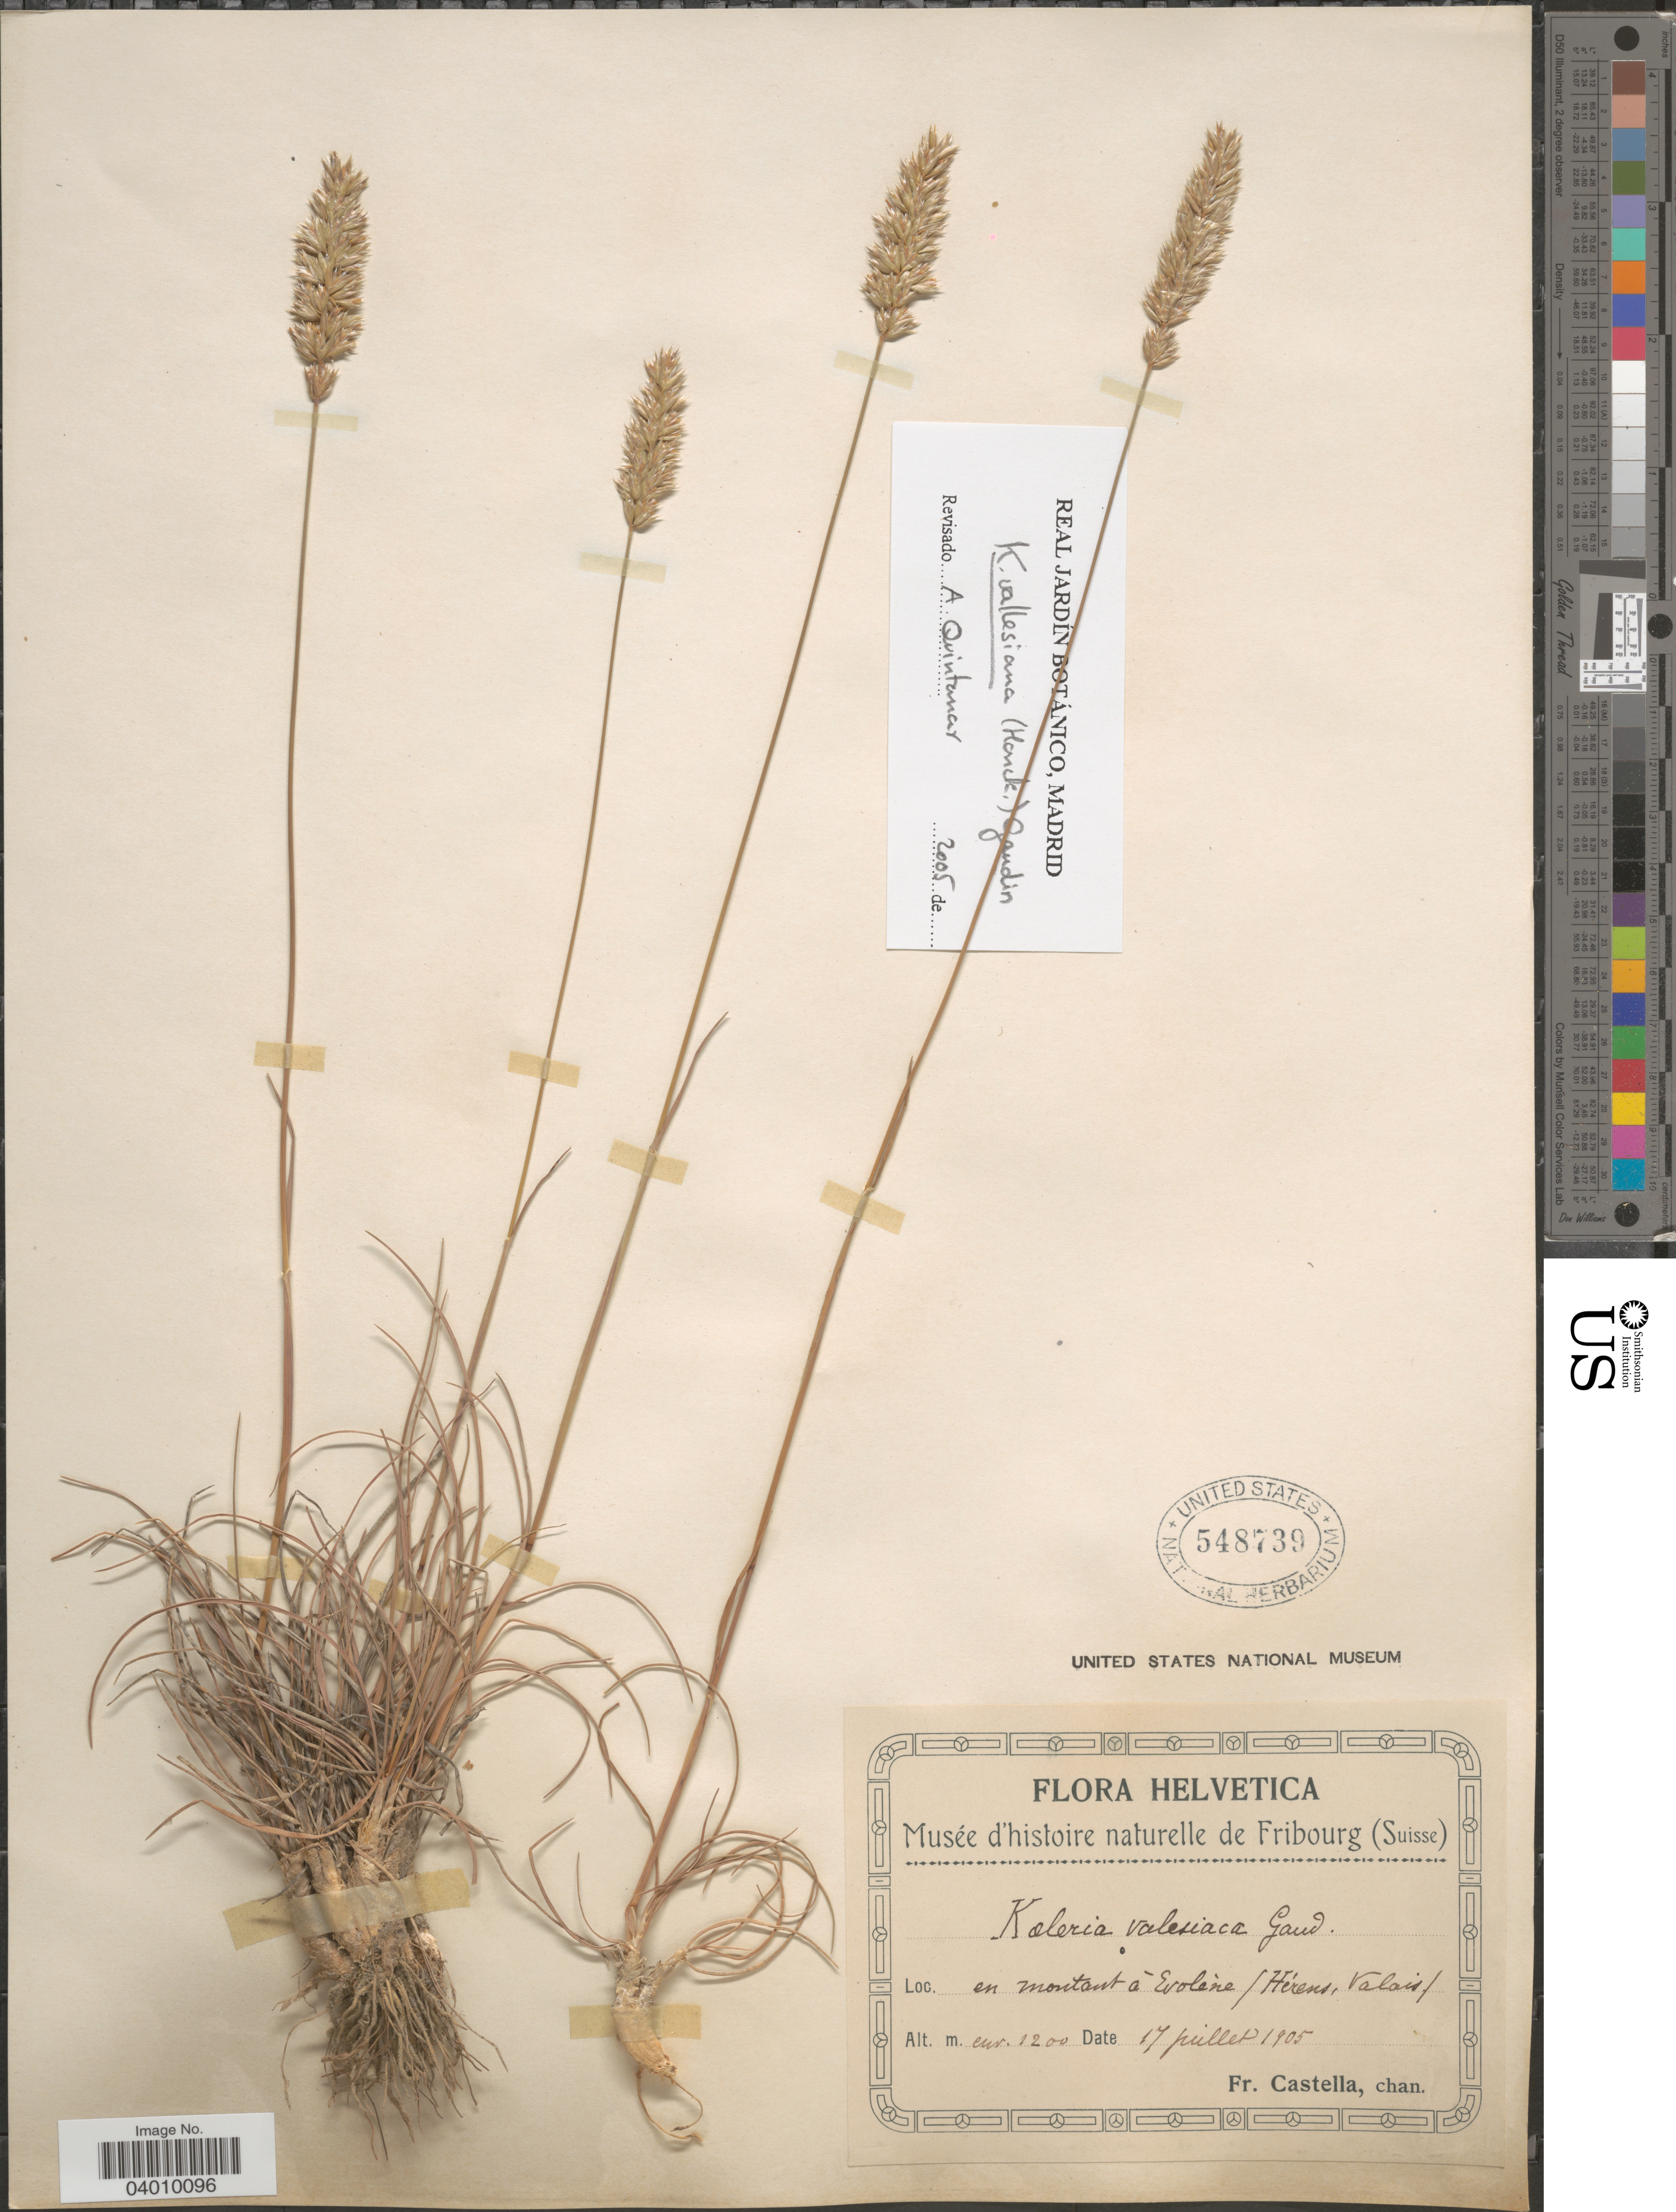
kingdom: Plantae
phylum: Tracheophyta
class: Liliopsida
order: Poales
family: Poaceae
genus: Koeleria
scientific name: Koeleria vallesiana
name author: (Honck.) Gaudin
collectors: Fr. Castella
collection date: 1905-07-17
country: Switzerland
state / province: Valais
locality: Helvetica. En montant á Evolene / Hérens, Valais.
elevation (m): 1200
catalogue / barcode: US 548739